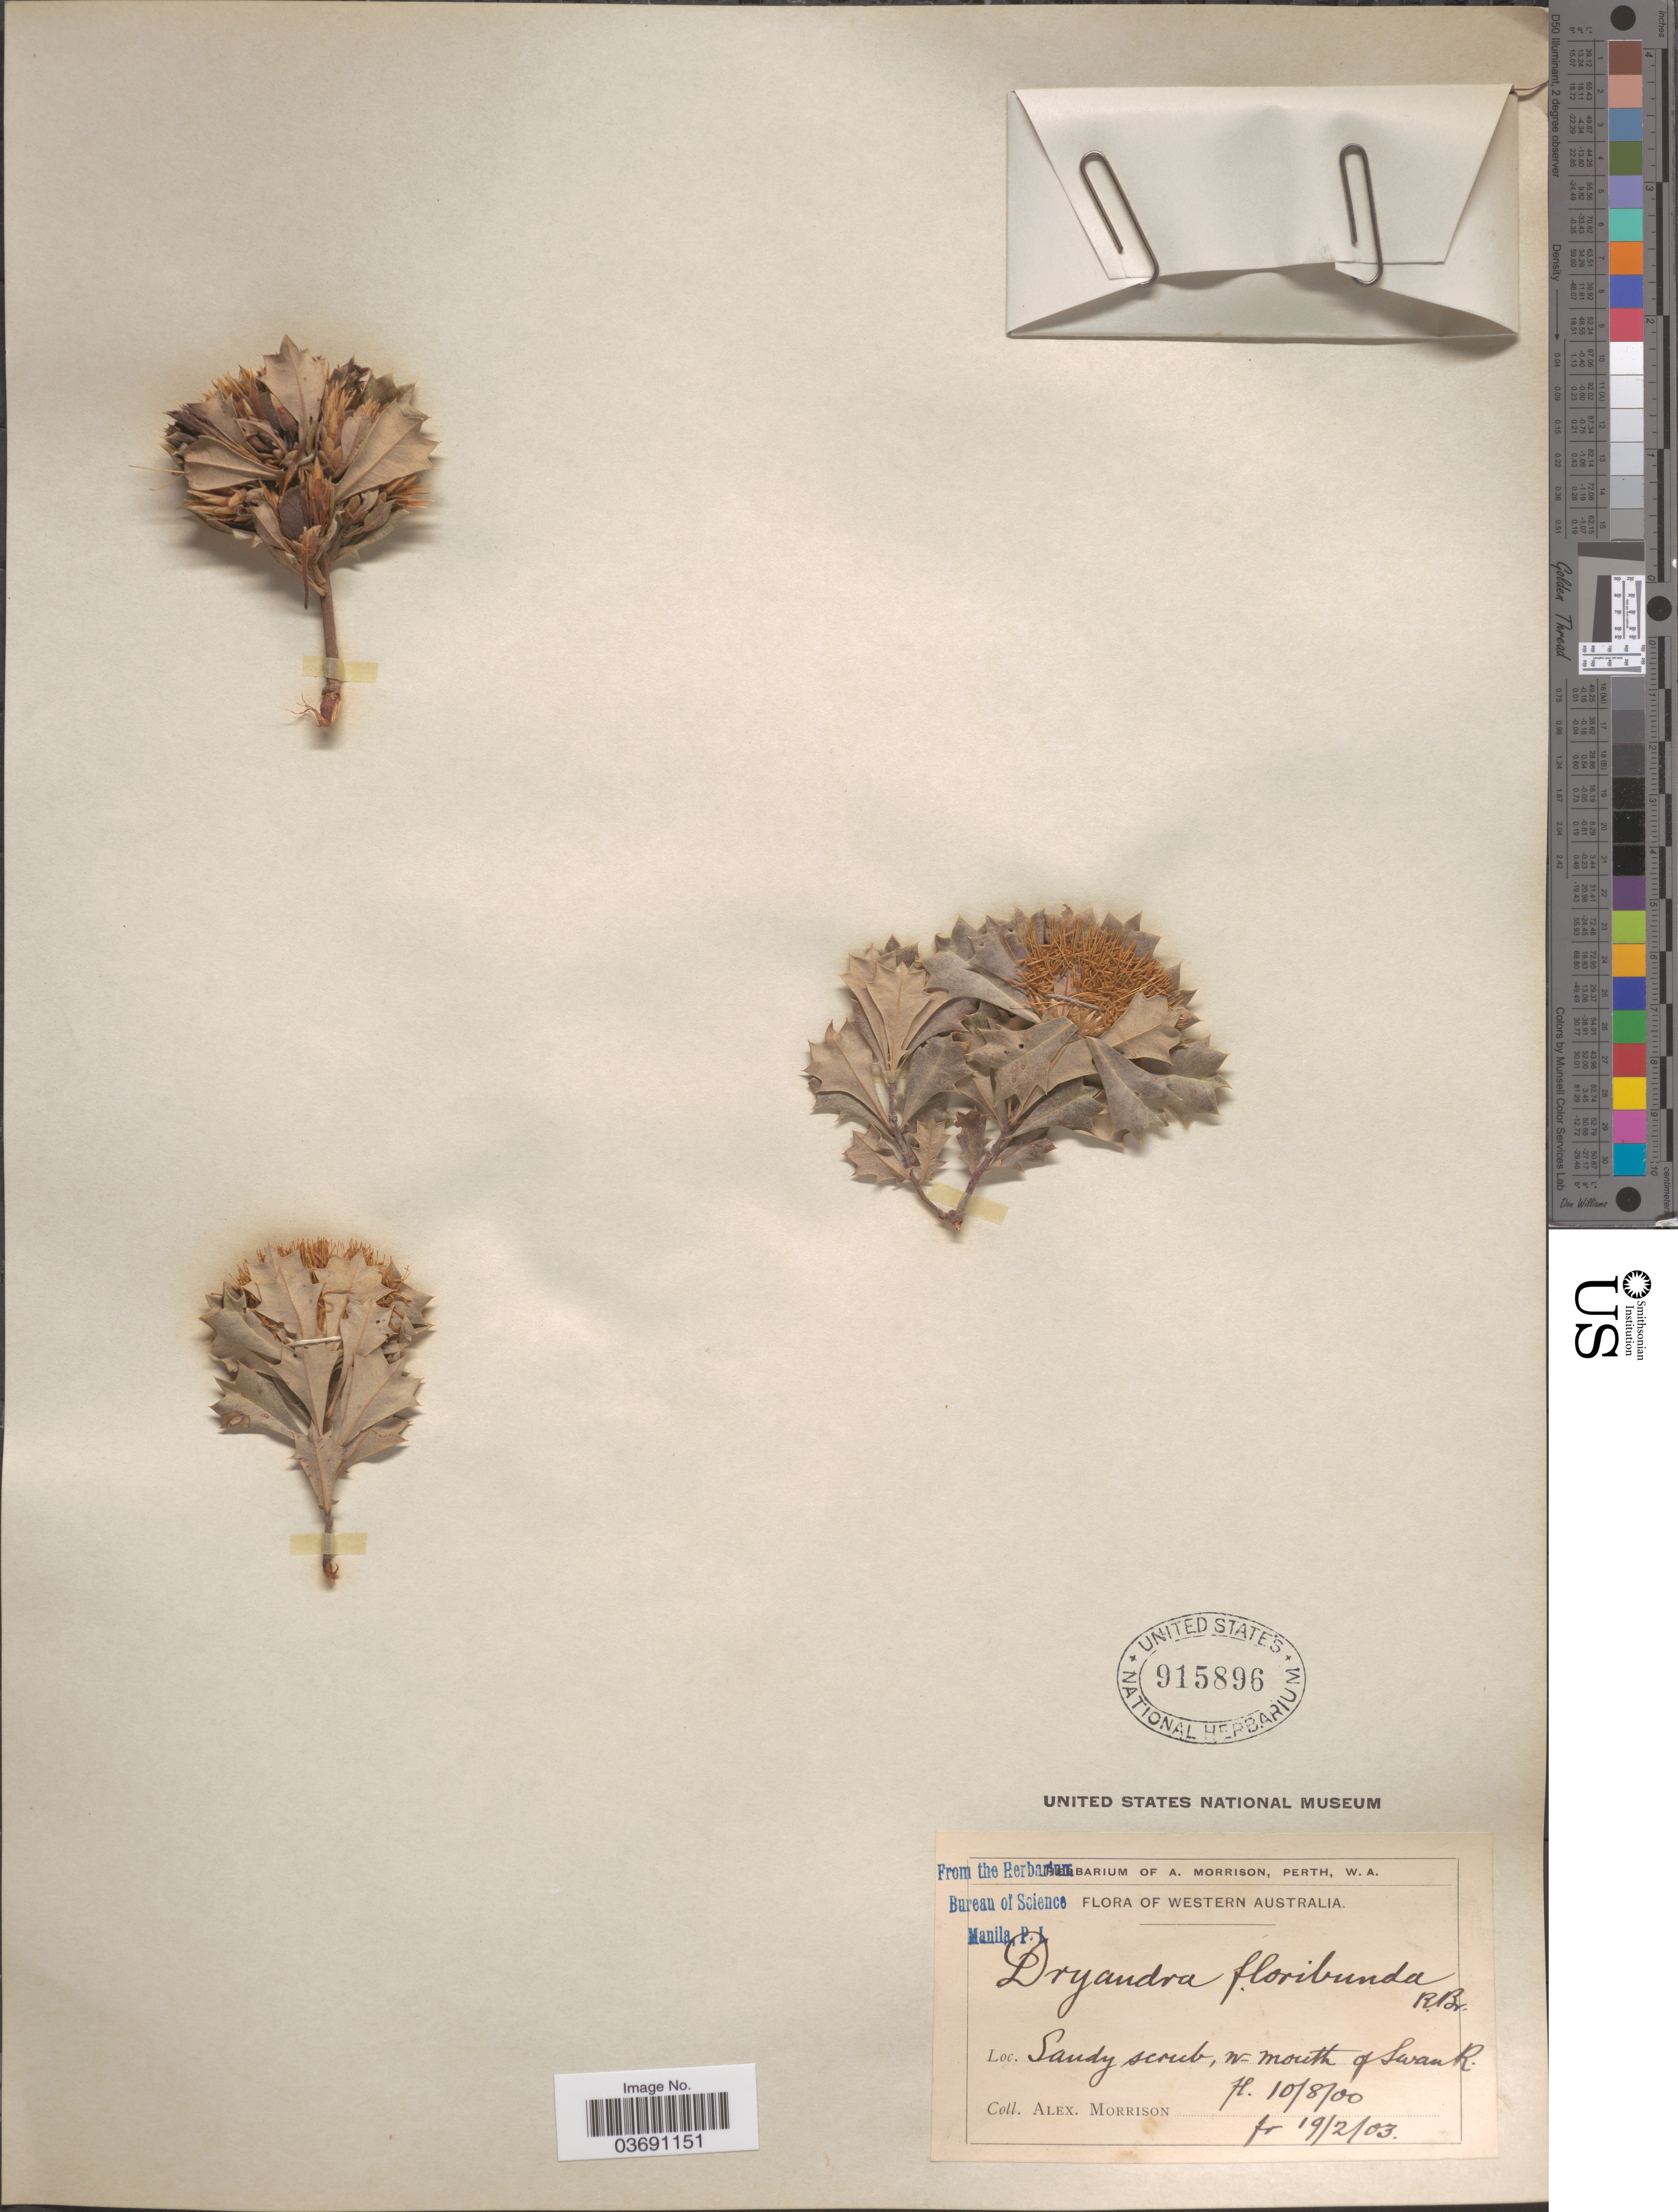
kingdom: Plantae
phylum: Tracheophyta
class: Magnoliopsida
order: Proteales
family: Proteaceae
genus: Dryandra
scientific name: Dryandra floribunda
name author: R. Br.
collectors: A. Morrison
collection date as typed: Transcribed d/m/y: 10/8/0 to 19/2/3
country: Australia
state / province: Western Australia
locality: Sandy scrub, w- mouth of Swan R.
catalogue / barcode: US 915896